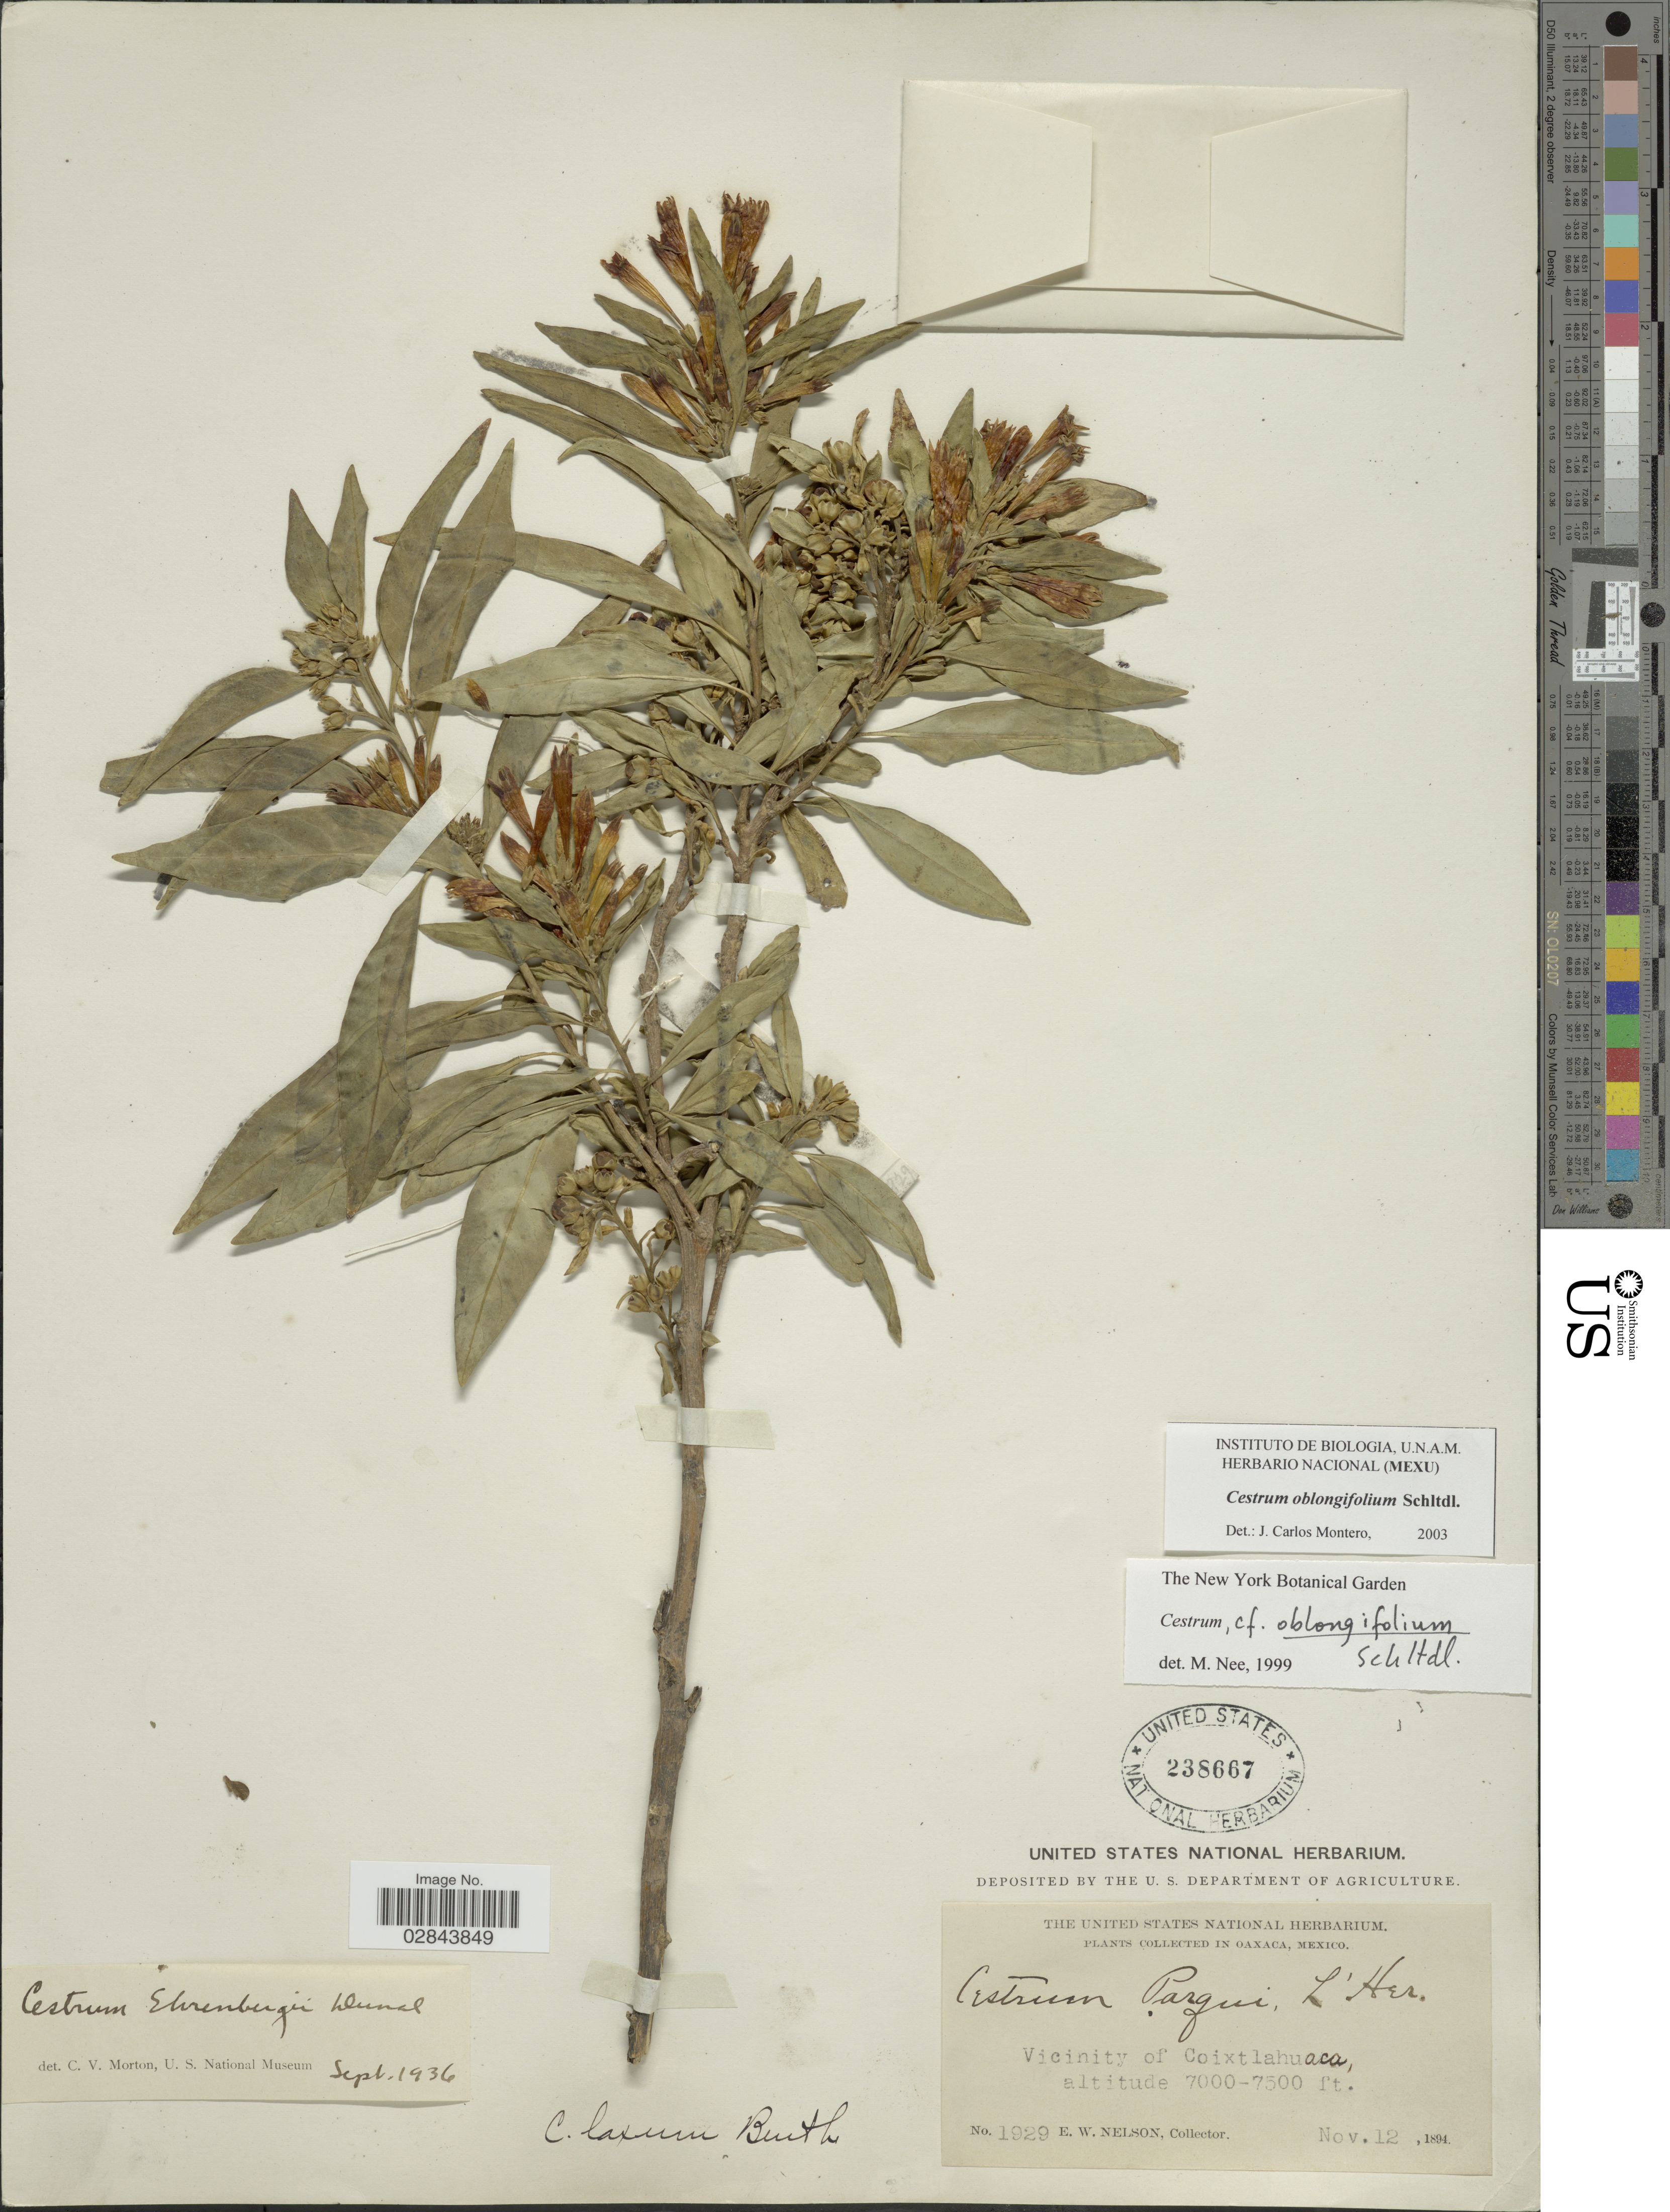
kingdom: Plantae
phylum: Tracheophyta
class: Magnoliopsida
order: Solanales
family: Solanaceae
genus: Cestrum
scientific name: Cestrum oblongifolium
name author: Schltdl.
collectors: E. W. Nelson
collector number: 1929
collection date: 1894-11-12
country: Mexico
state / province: Oaxaca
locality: Vicinity of Coixtlahuaca.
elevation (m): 2134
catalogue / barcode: US 238667